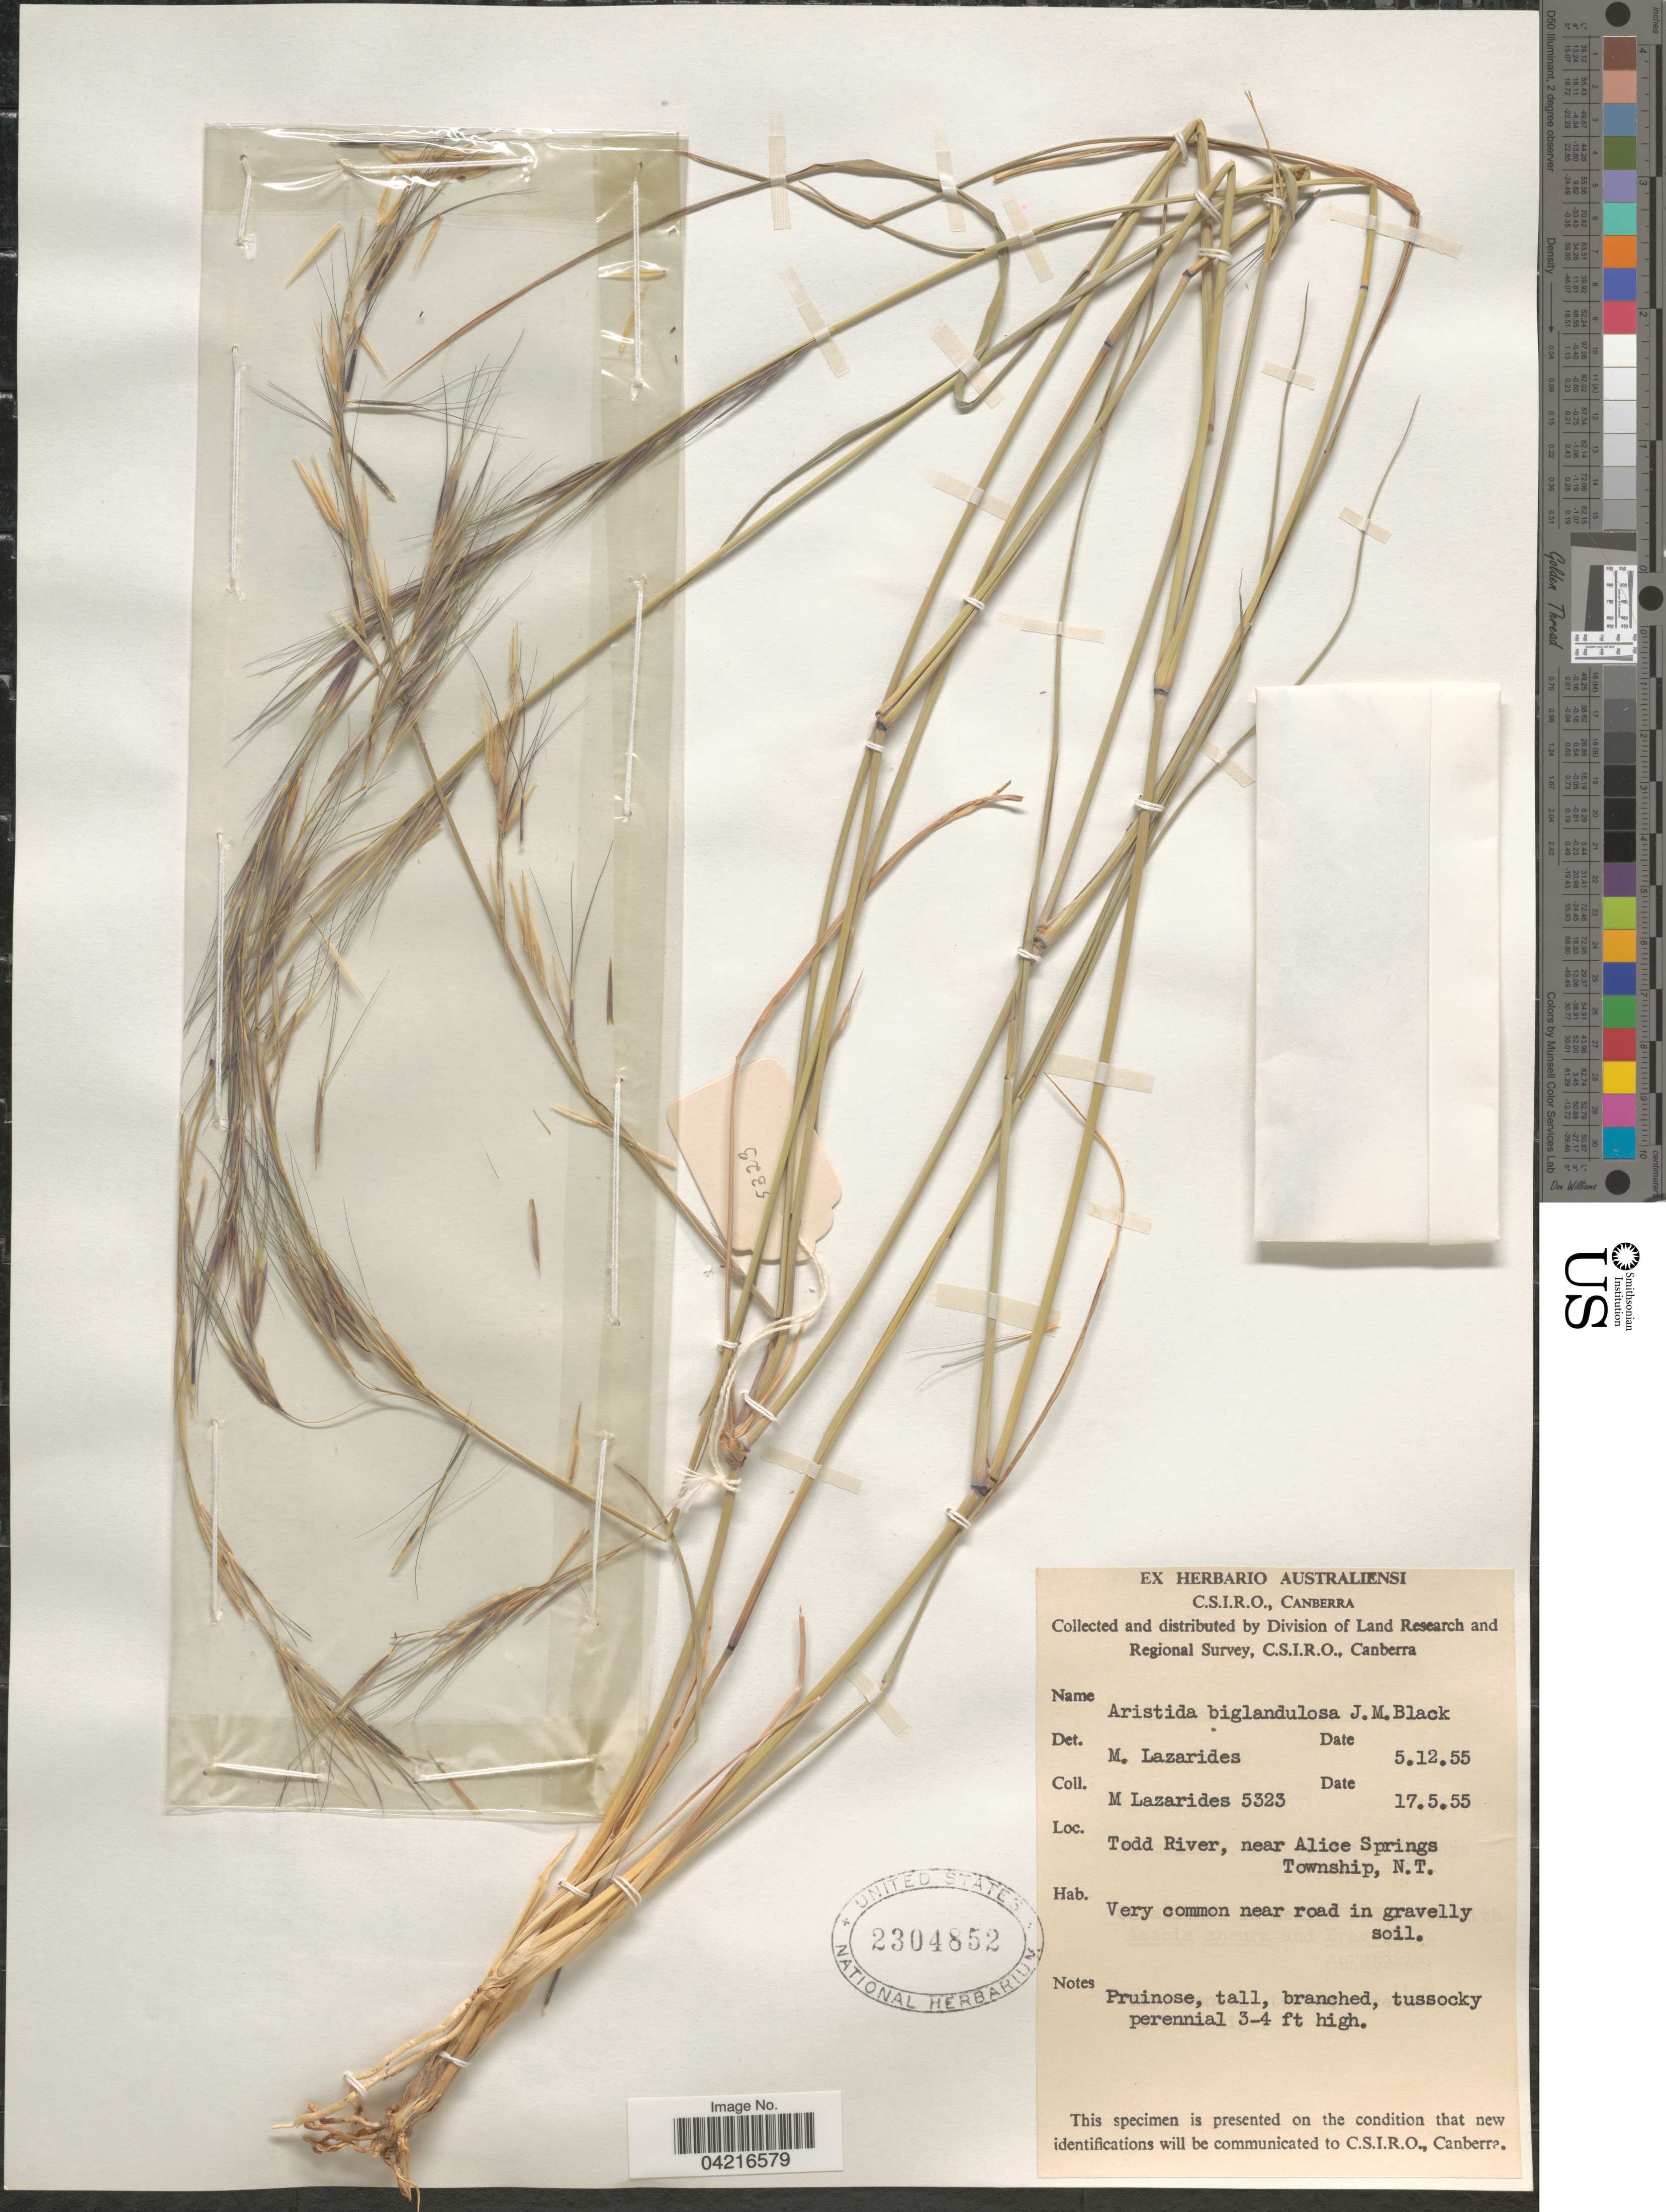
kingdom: Plantae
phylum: Tracheophyta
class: Liliopsida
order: Poales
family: Poaceae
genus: Aristida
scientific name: Aristida biglandulosa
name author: J.M. Black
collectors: M. Lazarides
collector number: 5323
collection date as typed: Transcribed d/m/y: 17/5/55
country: Canada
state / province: Northwest Territories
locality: Todd River, near Alice Springs Township.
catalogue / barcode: US 2304852